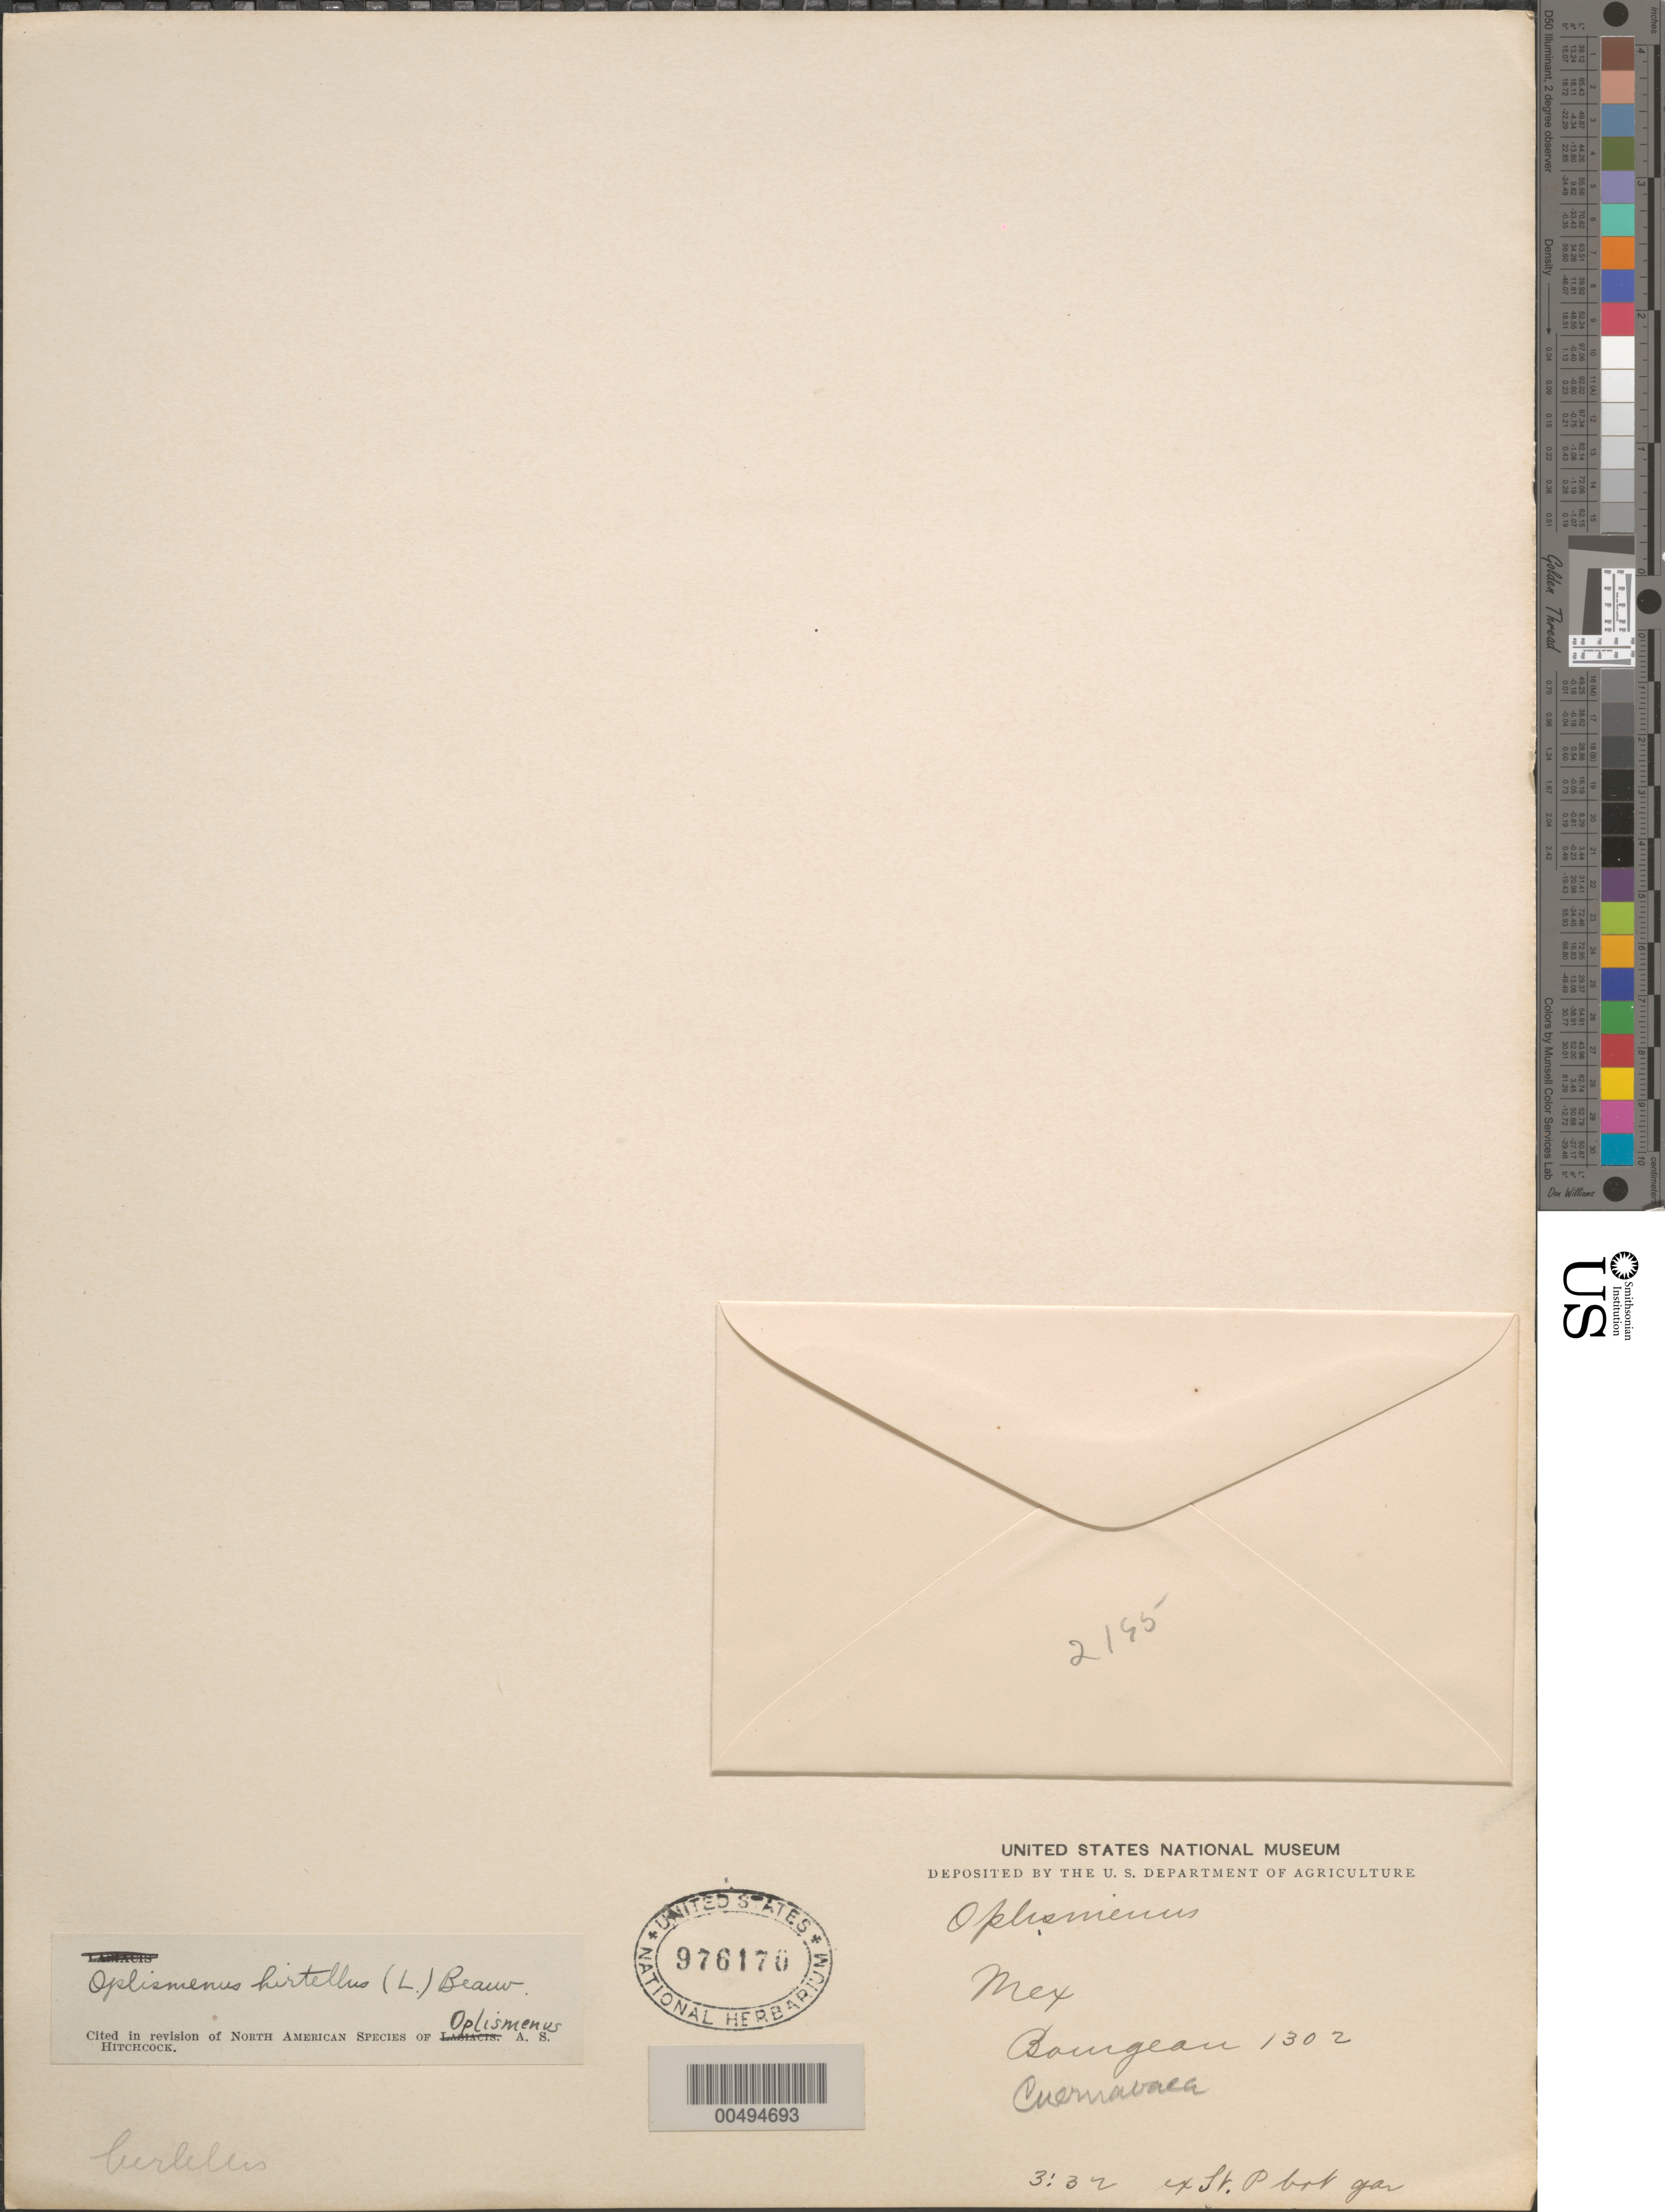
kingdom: Plantae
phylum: Tracheophyta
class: Liliopsida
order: Poales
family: Poaceae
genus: Oplismenus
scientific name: Oplismenus hirtellus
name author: (L.) P. Beauv.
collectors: -. Bourgeau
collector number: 1302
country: Mexico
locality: Cuernavaca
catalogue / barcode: US 976170